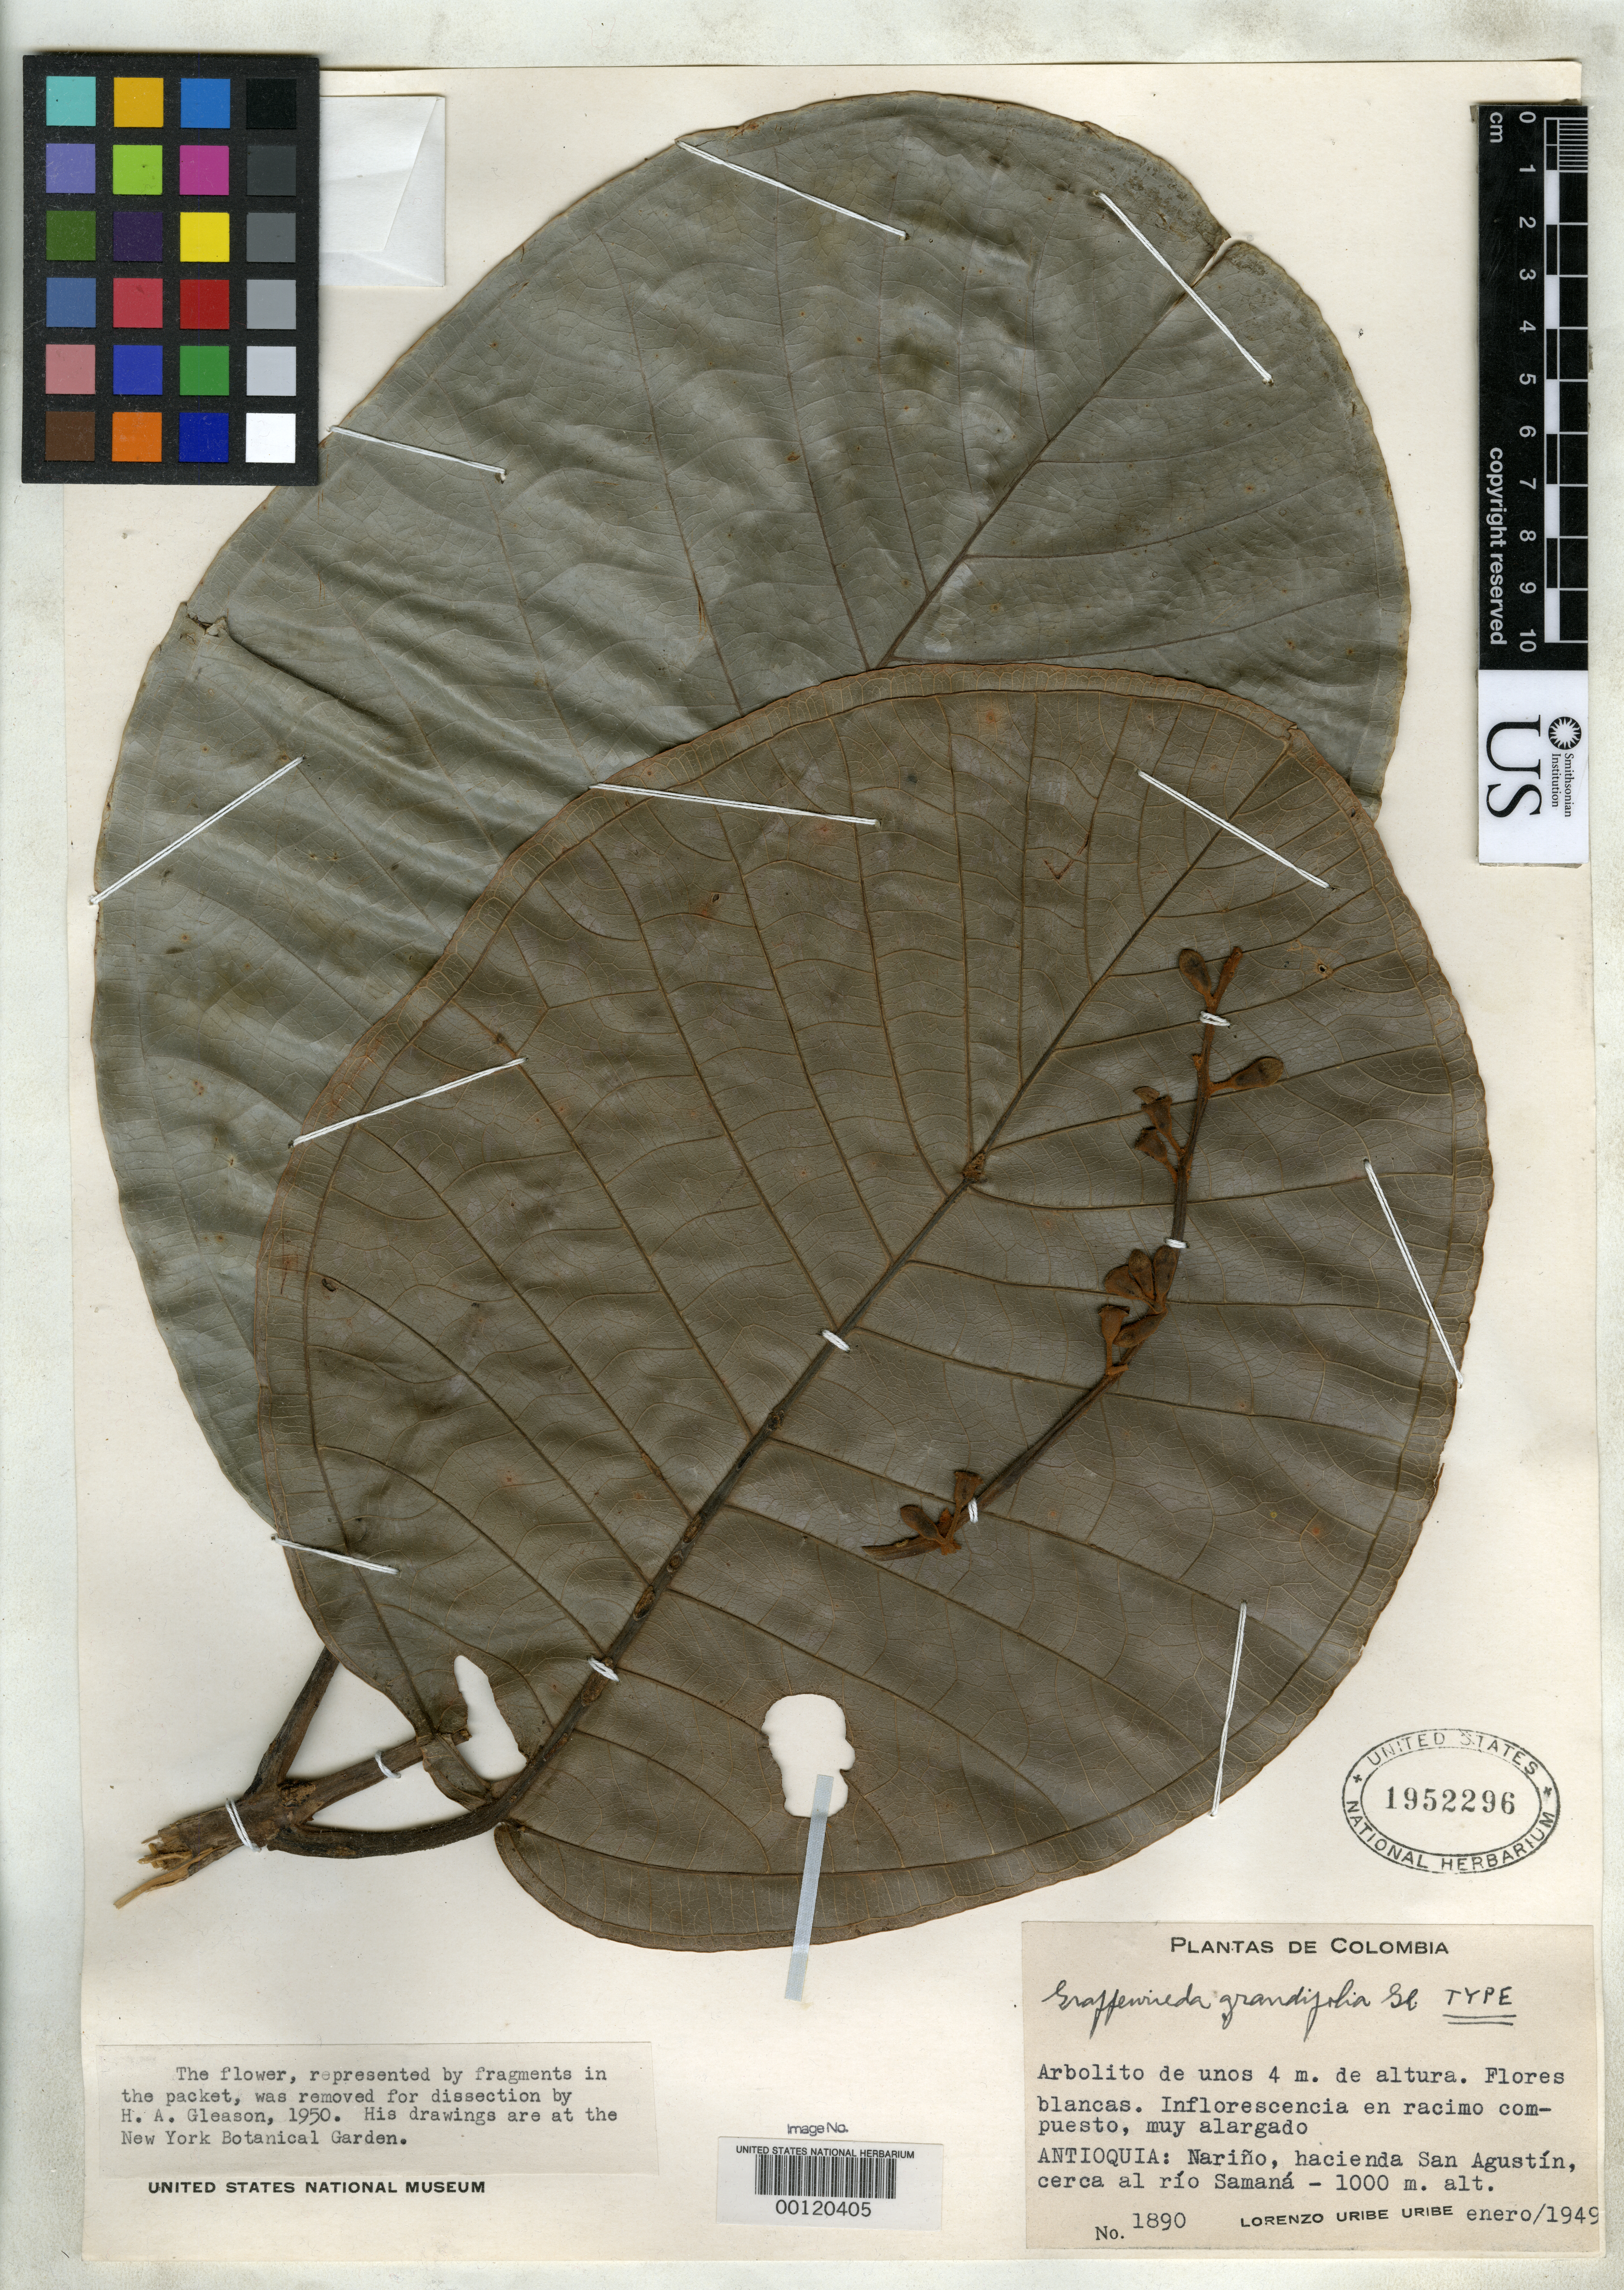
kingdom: Plantae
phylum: Tracheophyta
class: Magnoliopsida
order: Myrtales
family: Melastomataceae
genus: Graffenrieda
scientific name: Graffenrieda grandifolia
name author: Gleason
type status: Holotype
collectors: L. Uribe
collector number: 1890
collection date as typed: Jan 1949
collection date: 1949-01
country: Colombia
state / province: Antioquia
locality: Narino, Hacienda San Agustin, Cerca AlRio Samana.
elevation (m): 1000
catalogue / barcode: US 1952296